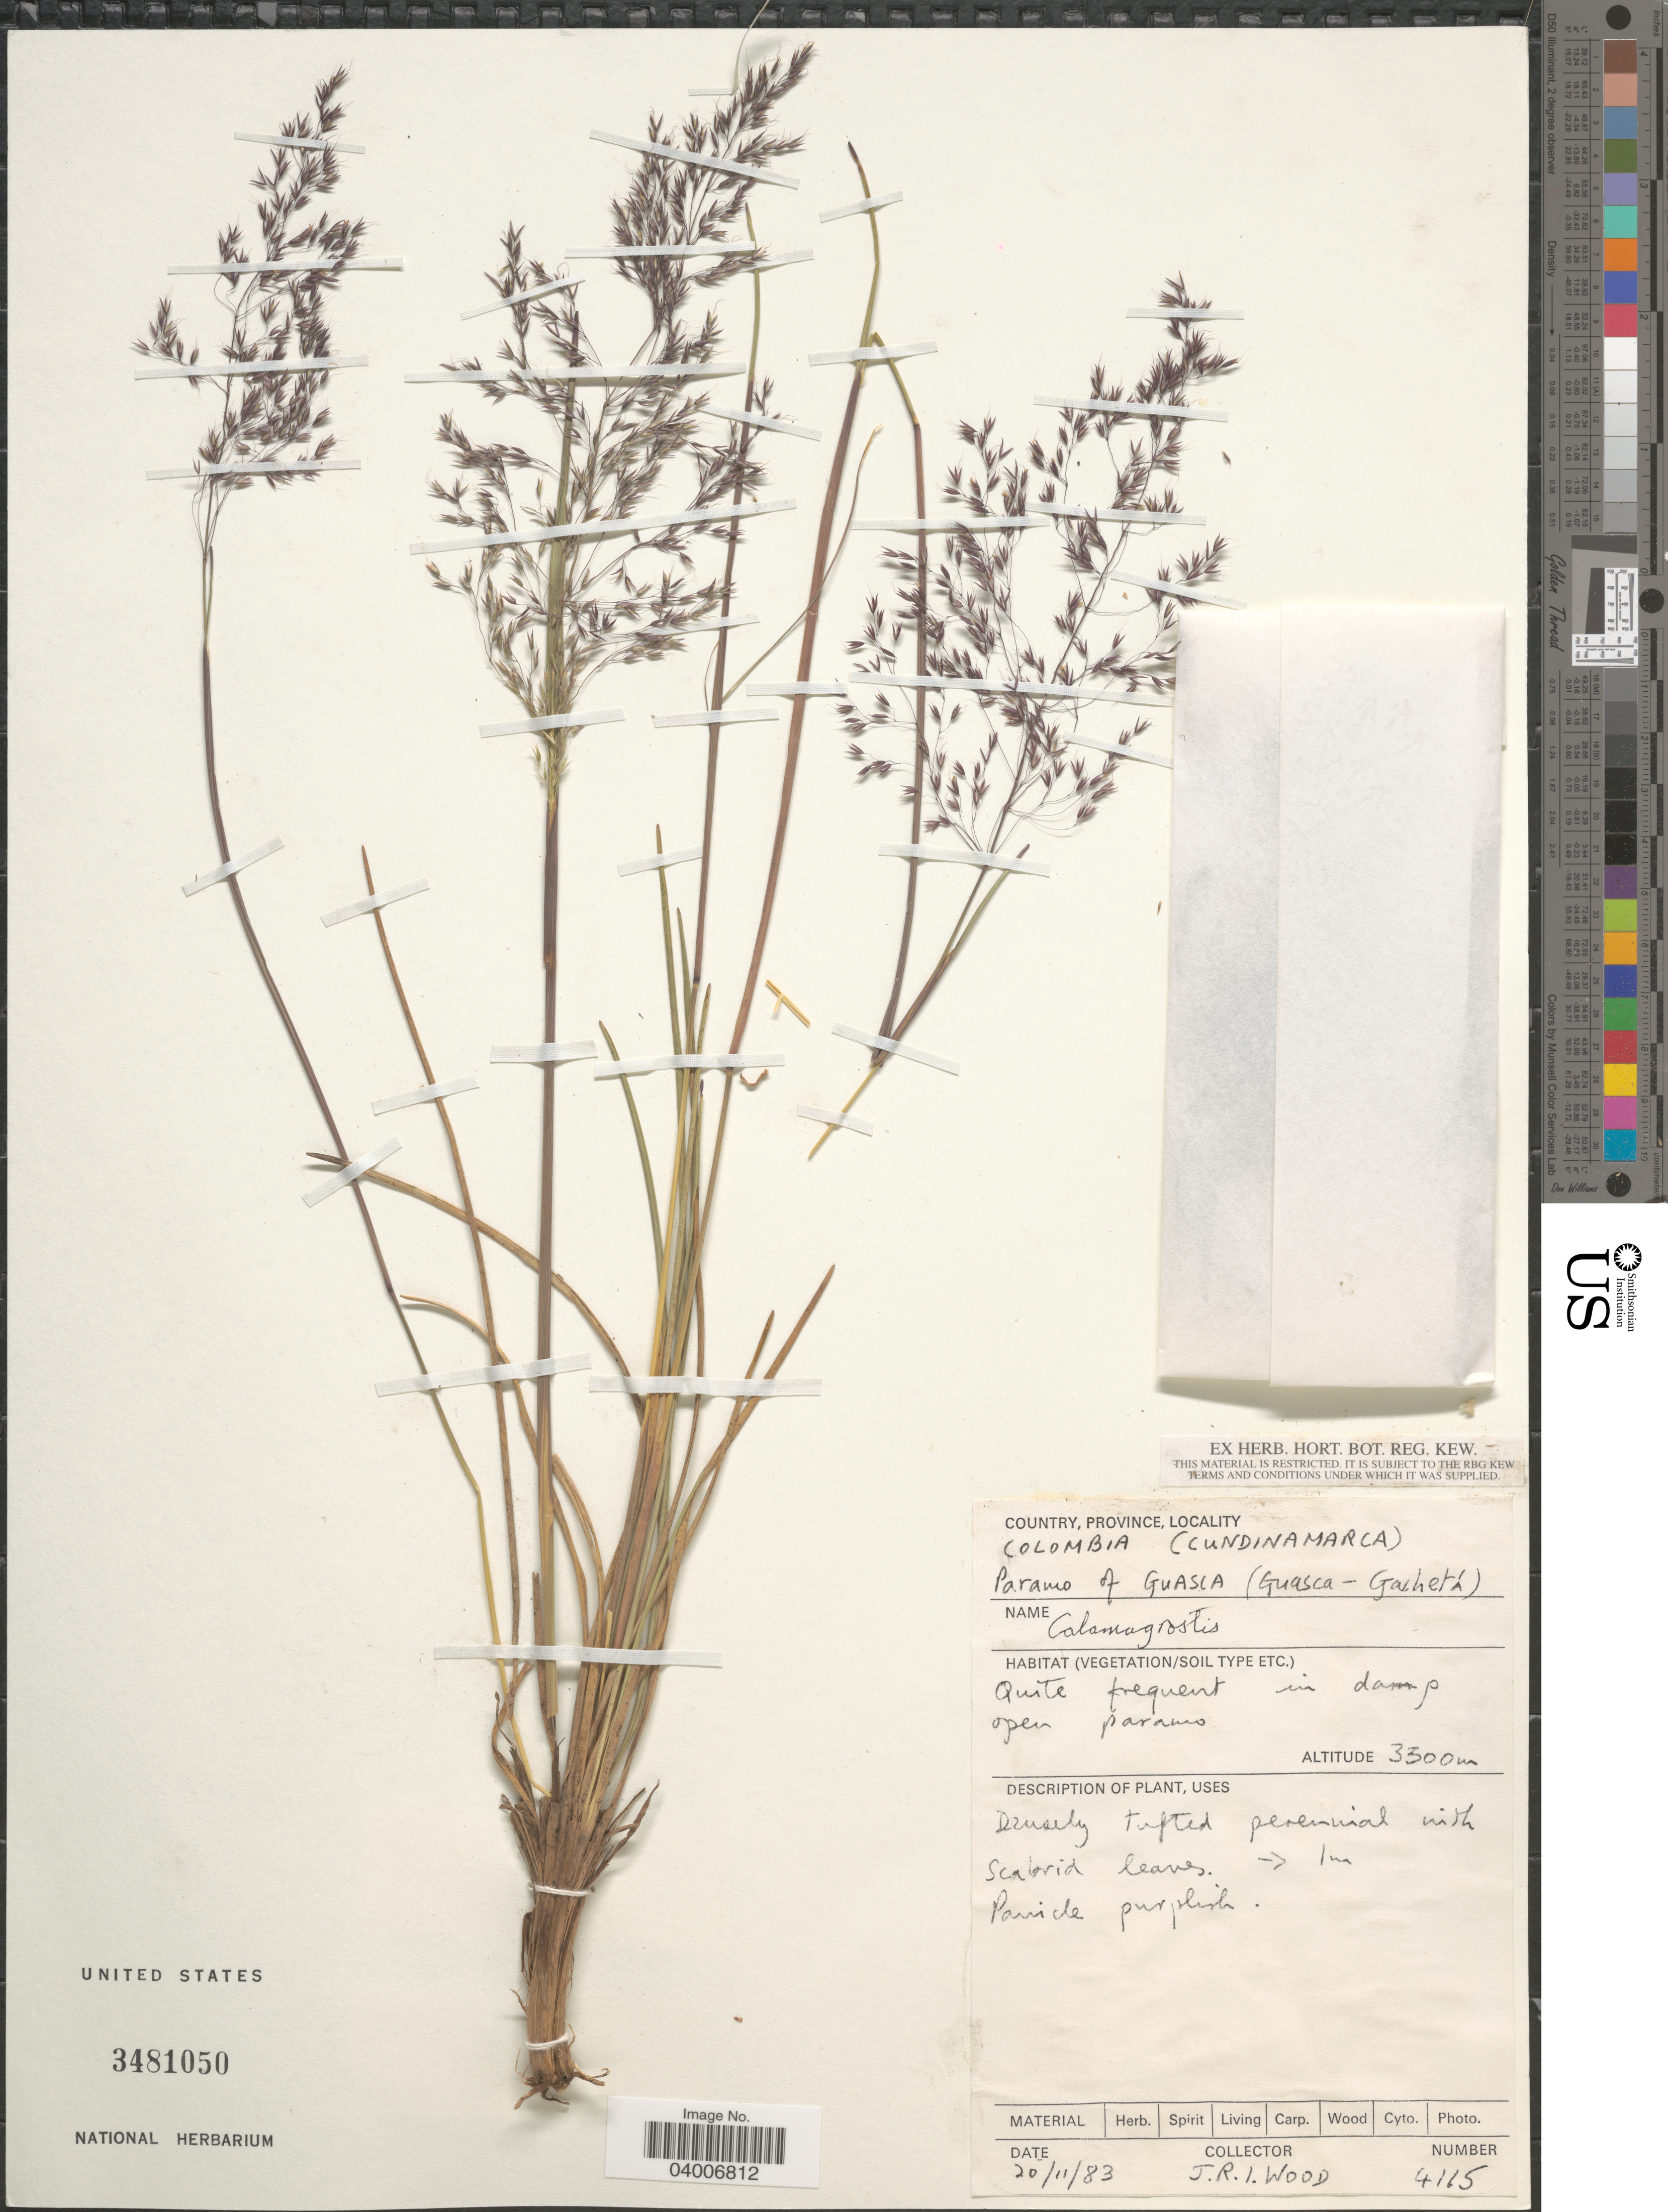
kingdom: Plantae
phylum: Tracheophyta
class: Liliopsida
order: Poales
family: Poaceae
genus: Cinnagrostis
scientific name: Cinnagrostis sp.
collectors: J. R. I. Wood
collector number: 4115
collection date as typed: Transcribed d/m/y: 20/11/83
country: Colombia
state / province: Cundinamarca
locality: Paramo of Guasca (Guasca - Gachetá). Quite frequent in damp open paramo.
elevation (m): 3300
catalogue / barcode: US 3481050